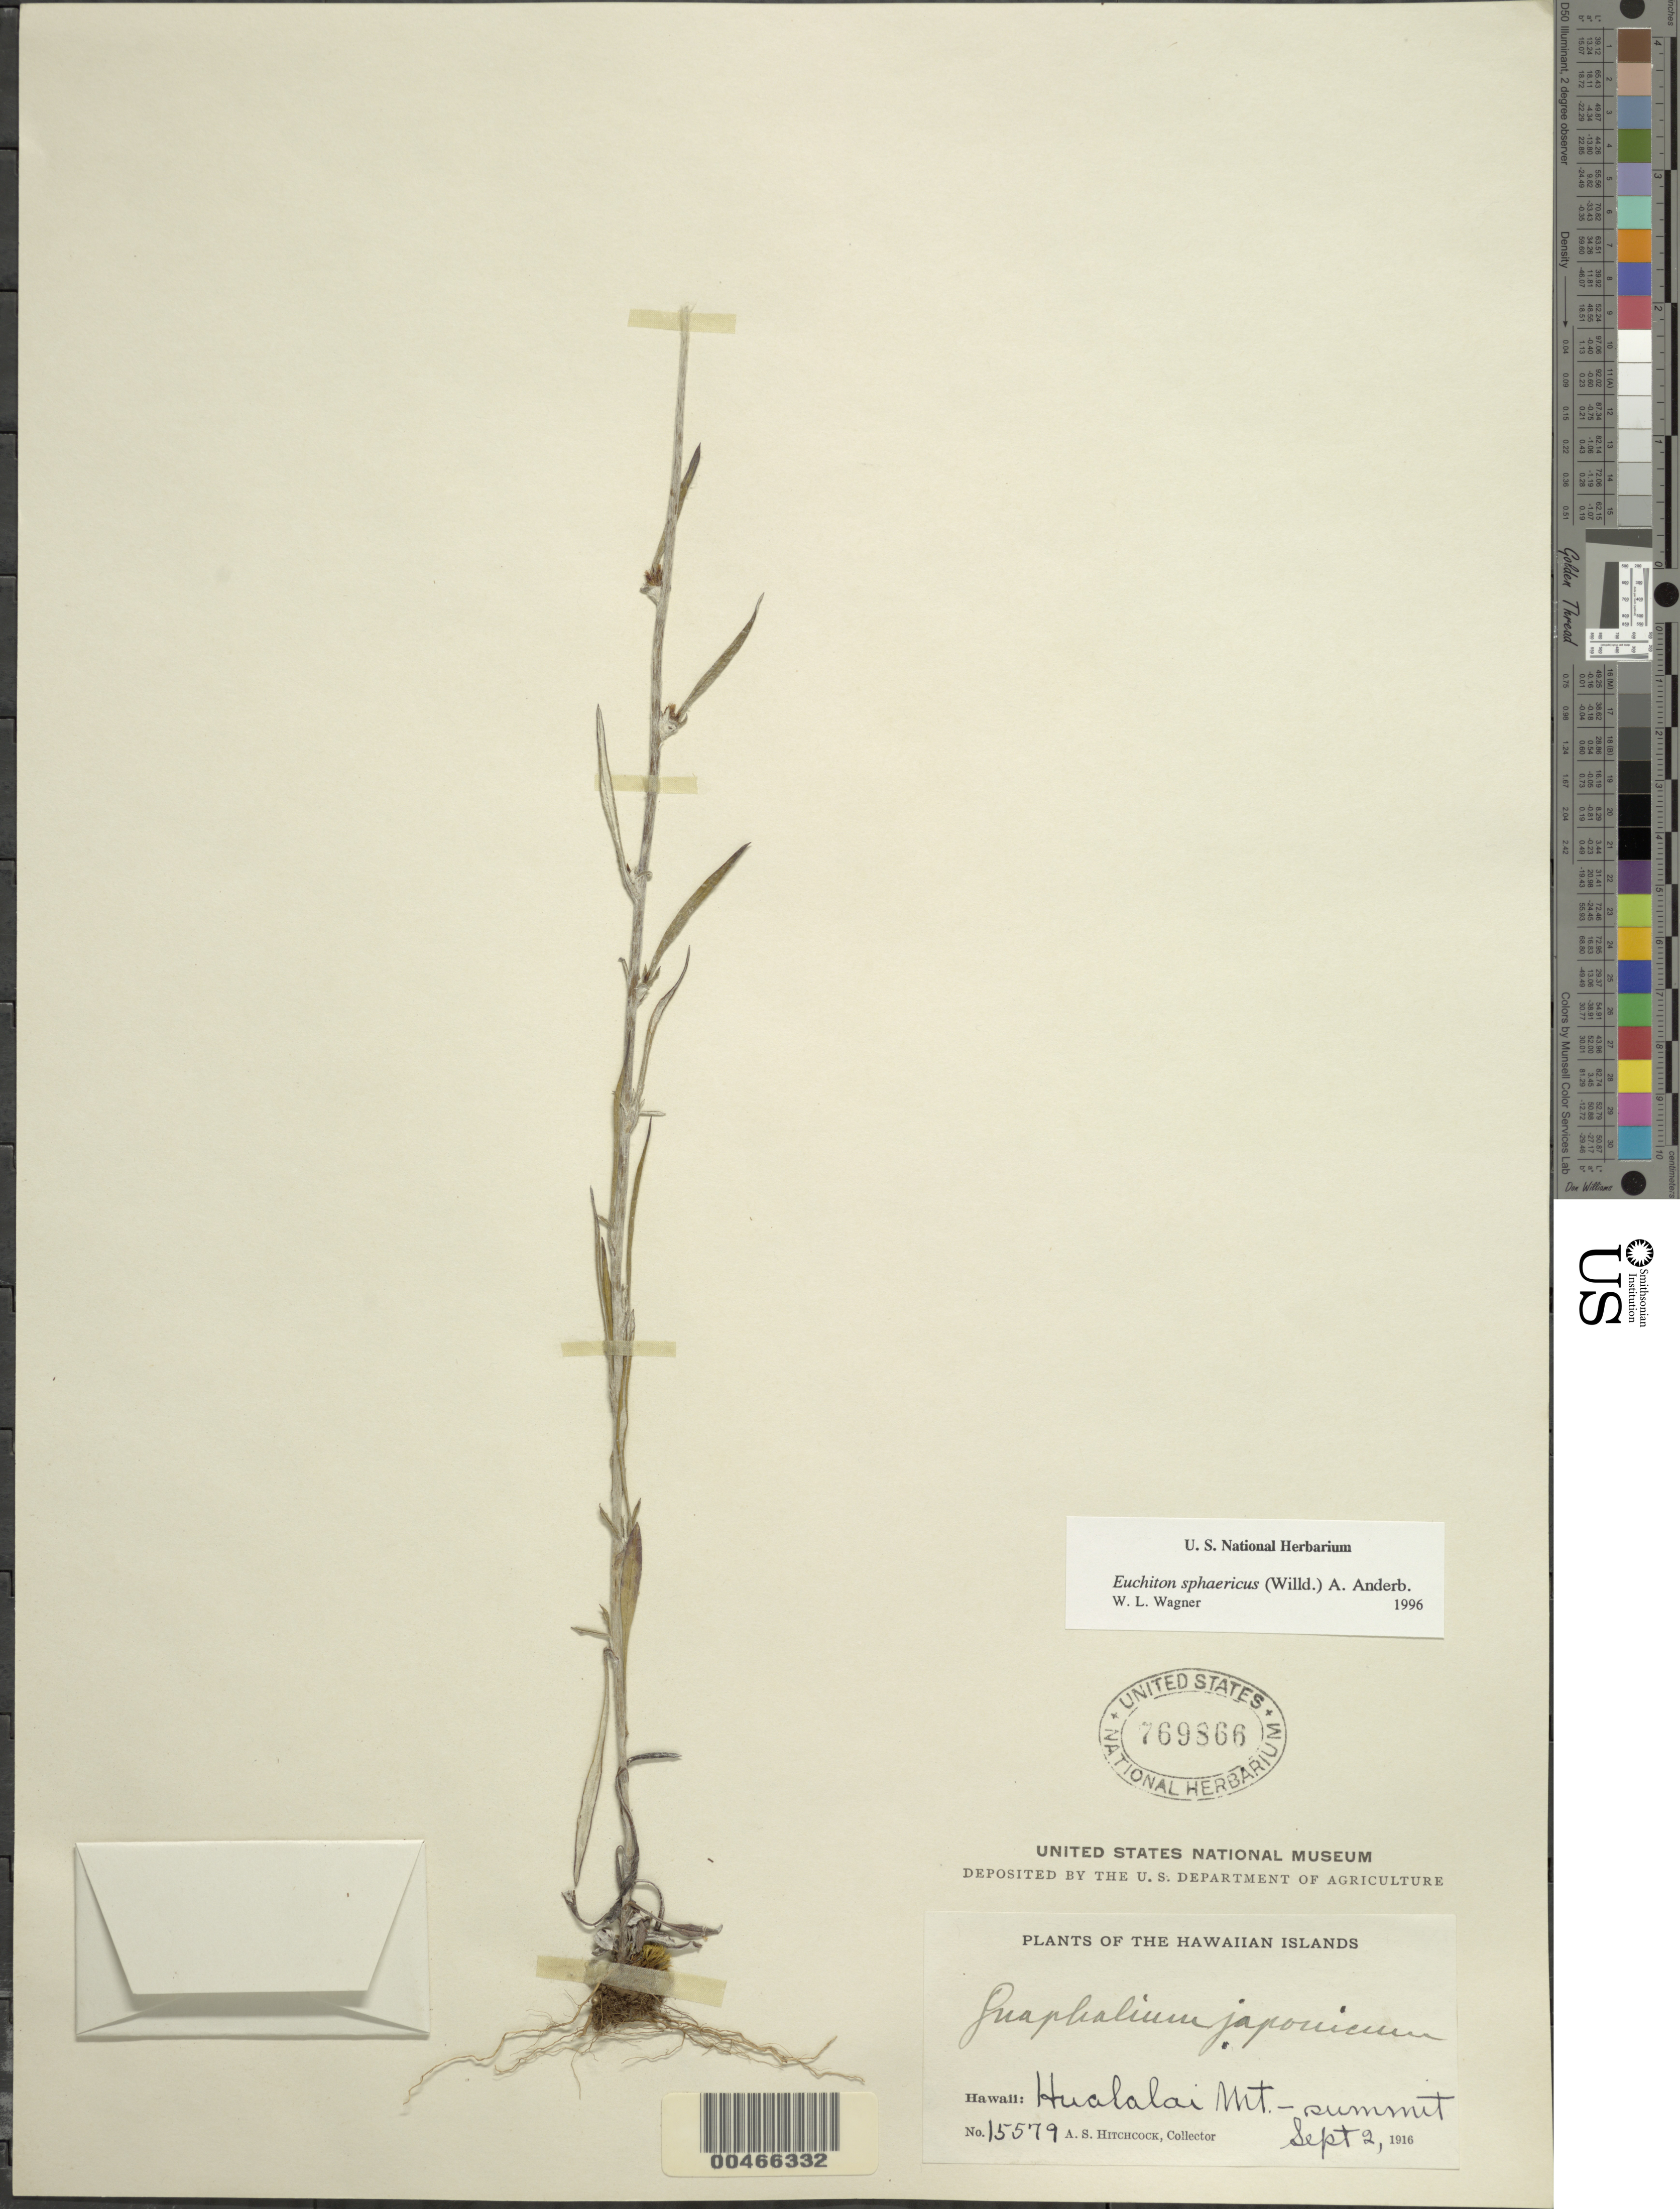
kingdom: Plantae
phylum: Tracheophyta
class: Magnoliopsida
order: Asterales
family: Asteraceae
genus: Euchiton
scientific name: Euchiton sphaericus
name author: (Willd.) Holub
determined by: Wagner, W. L., (BOT), Smithsonian Institution - National Museum of Natural History (UNITED STATES)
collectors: A. S. Hitchcock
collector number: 15579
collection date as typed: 2 Sep 1916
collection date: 1916-09-02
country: United States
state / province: Hawaii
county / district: Hawaii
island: Hawaii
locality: Hualalai Mt.-summit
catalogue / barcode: US 769866